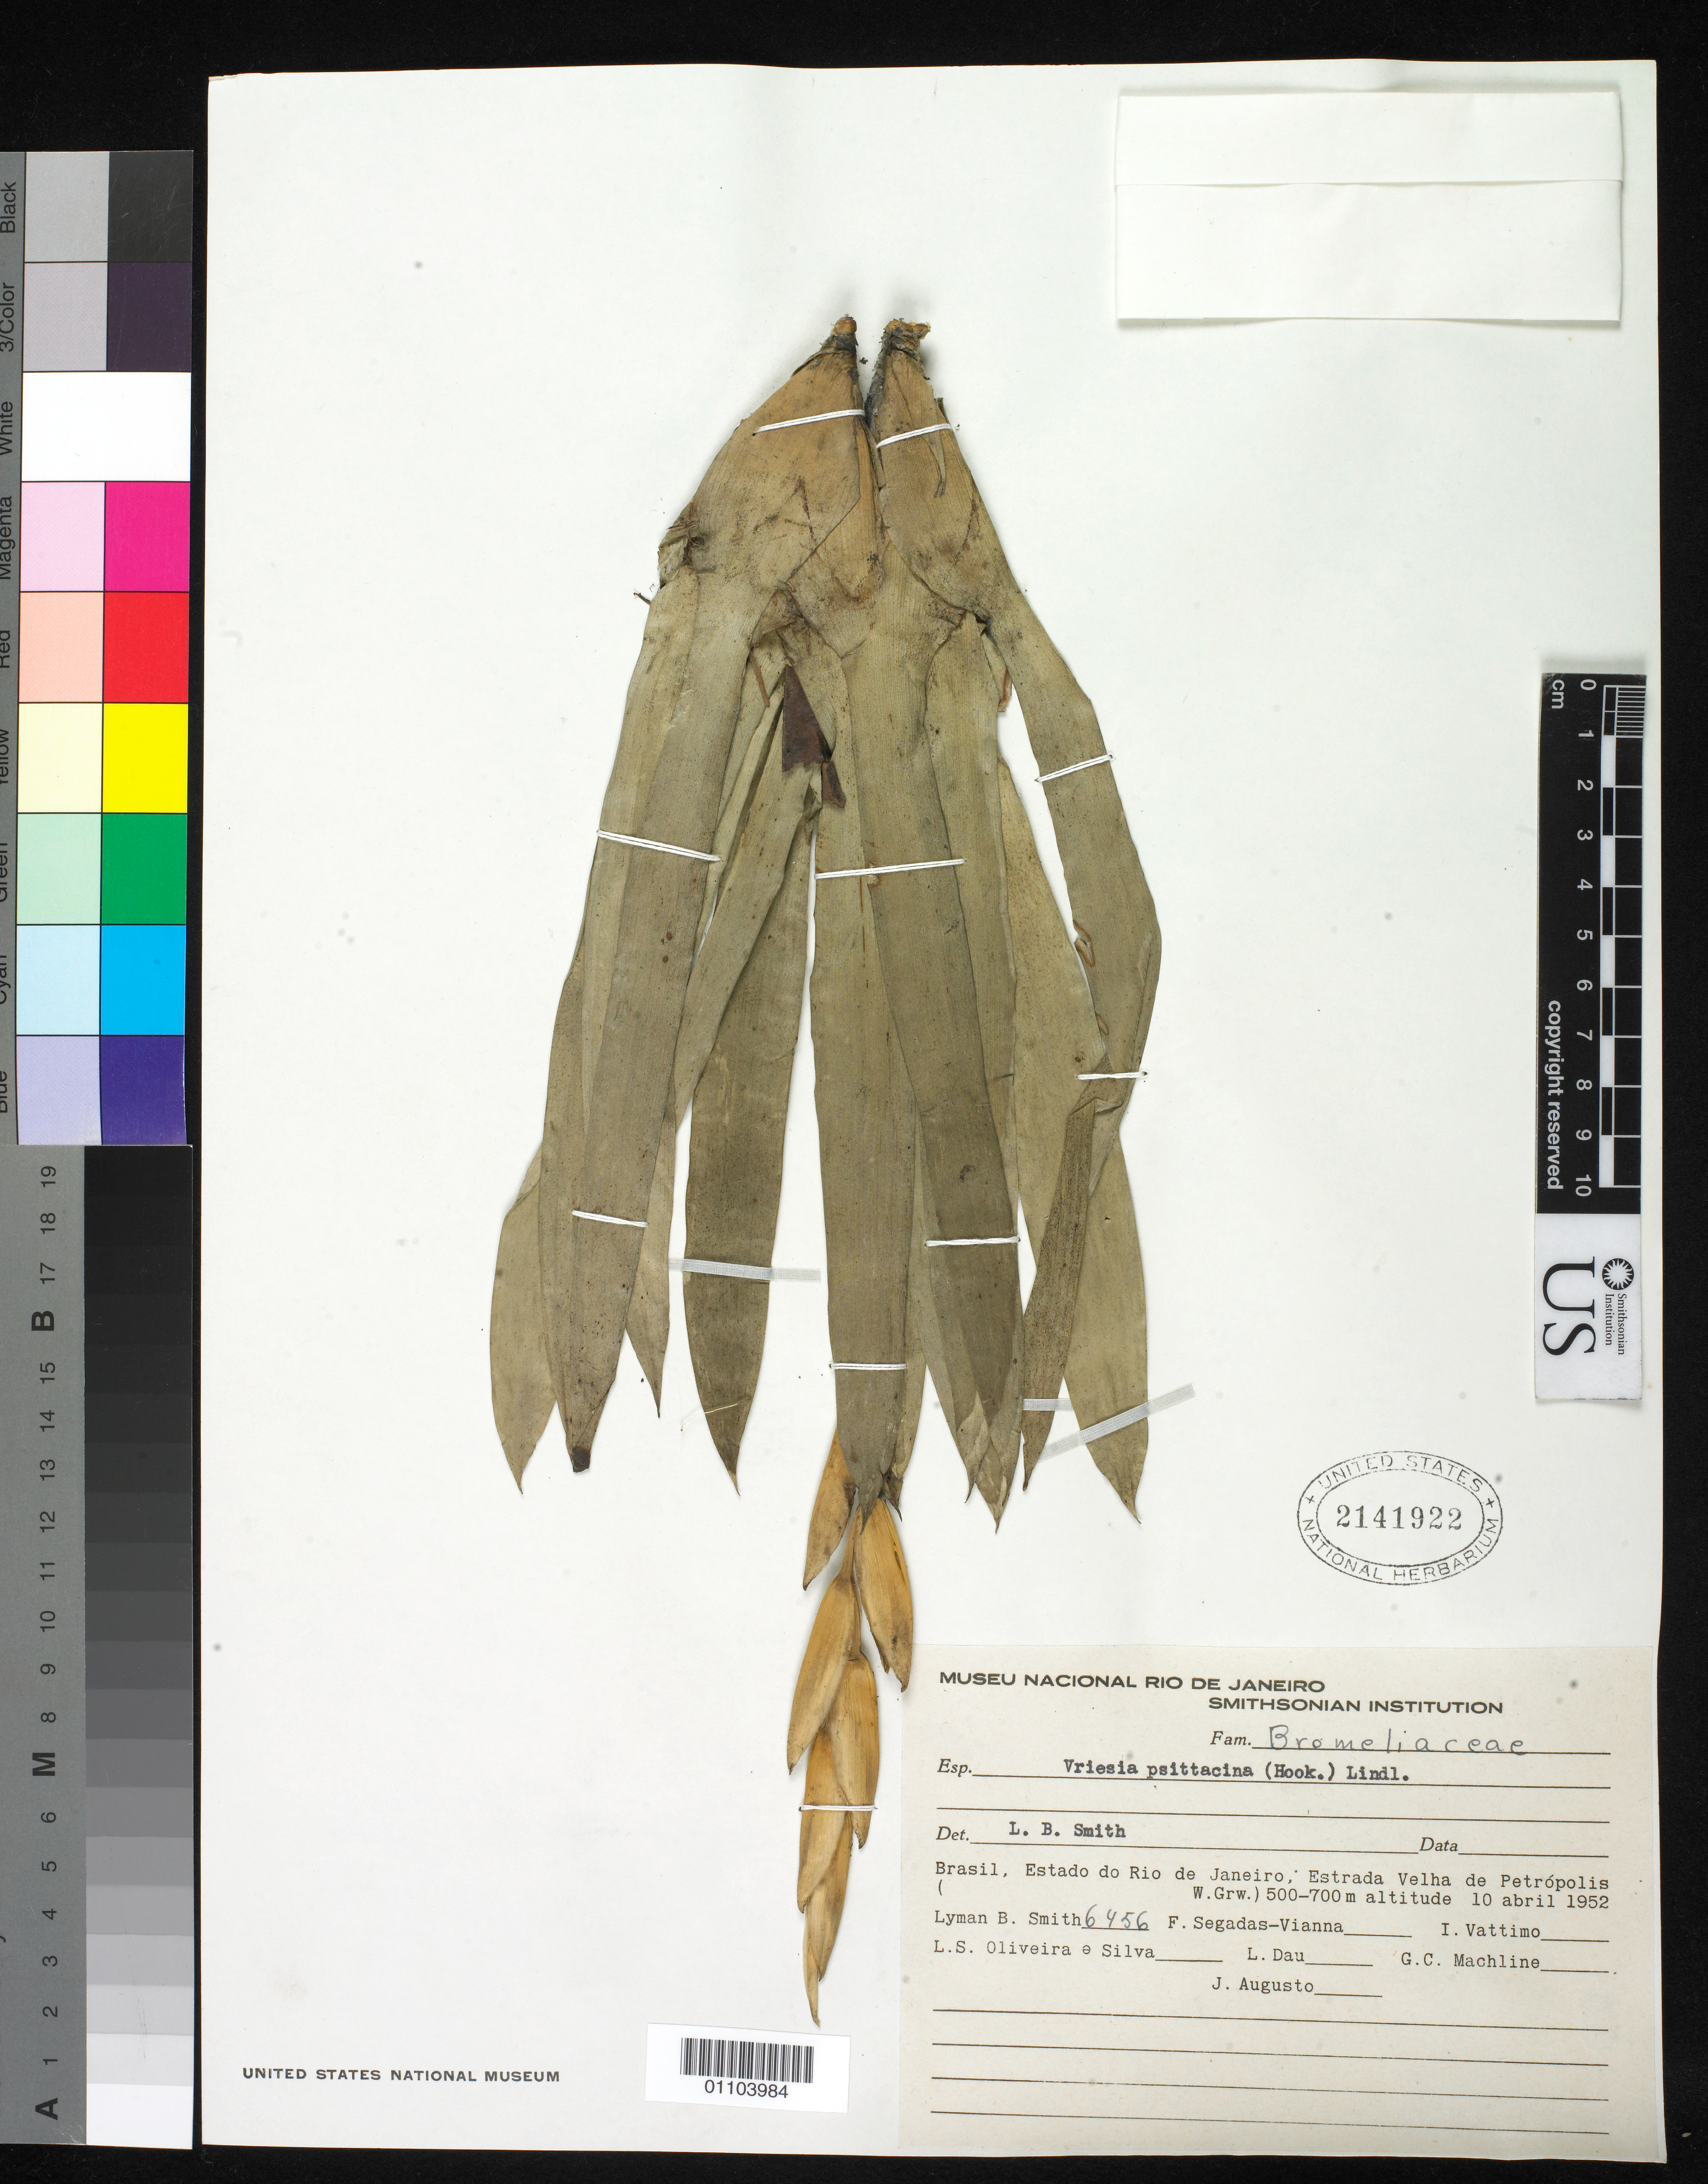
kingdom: Plantae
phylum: Tracheophyta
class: Liliopsida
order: Poales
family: Bromeliaceae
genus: Vriesea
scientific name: Vriesea psittacina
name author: (Hook.) Lindl.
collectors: L. Smith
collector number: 6456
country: Brazil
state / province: Rio de Janeiro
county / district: Petrópolis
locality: Estrada Velha de Petropolis, Serra to Petropolis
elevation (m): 500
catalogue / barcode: US 2141922